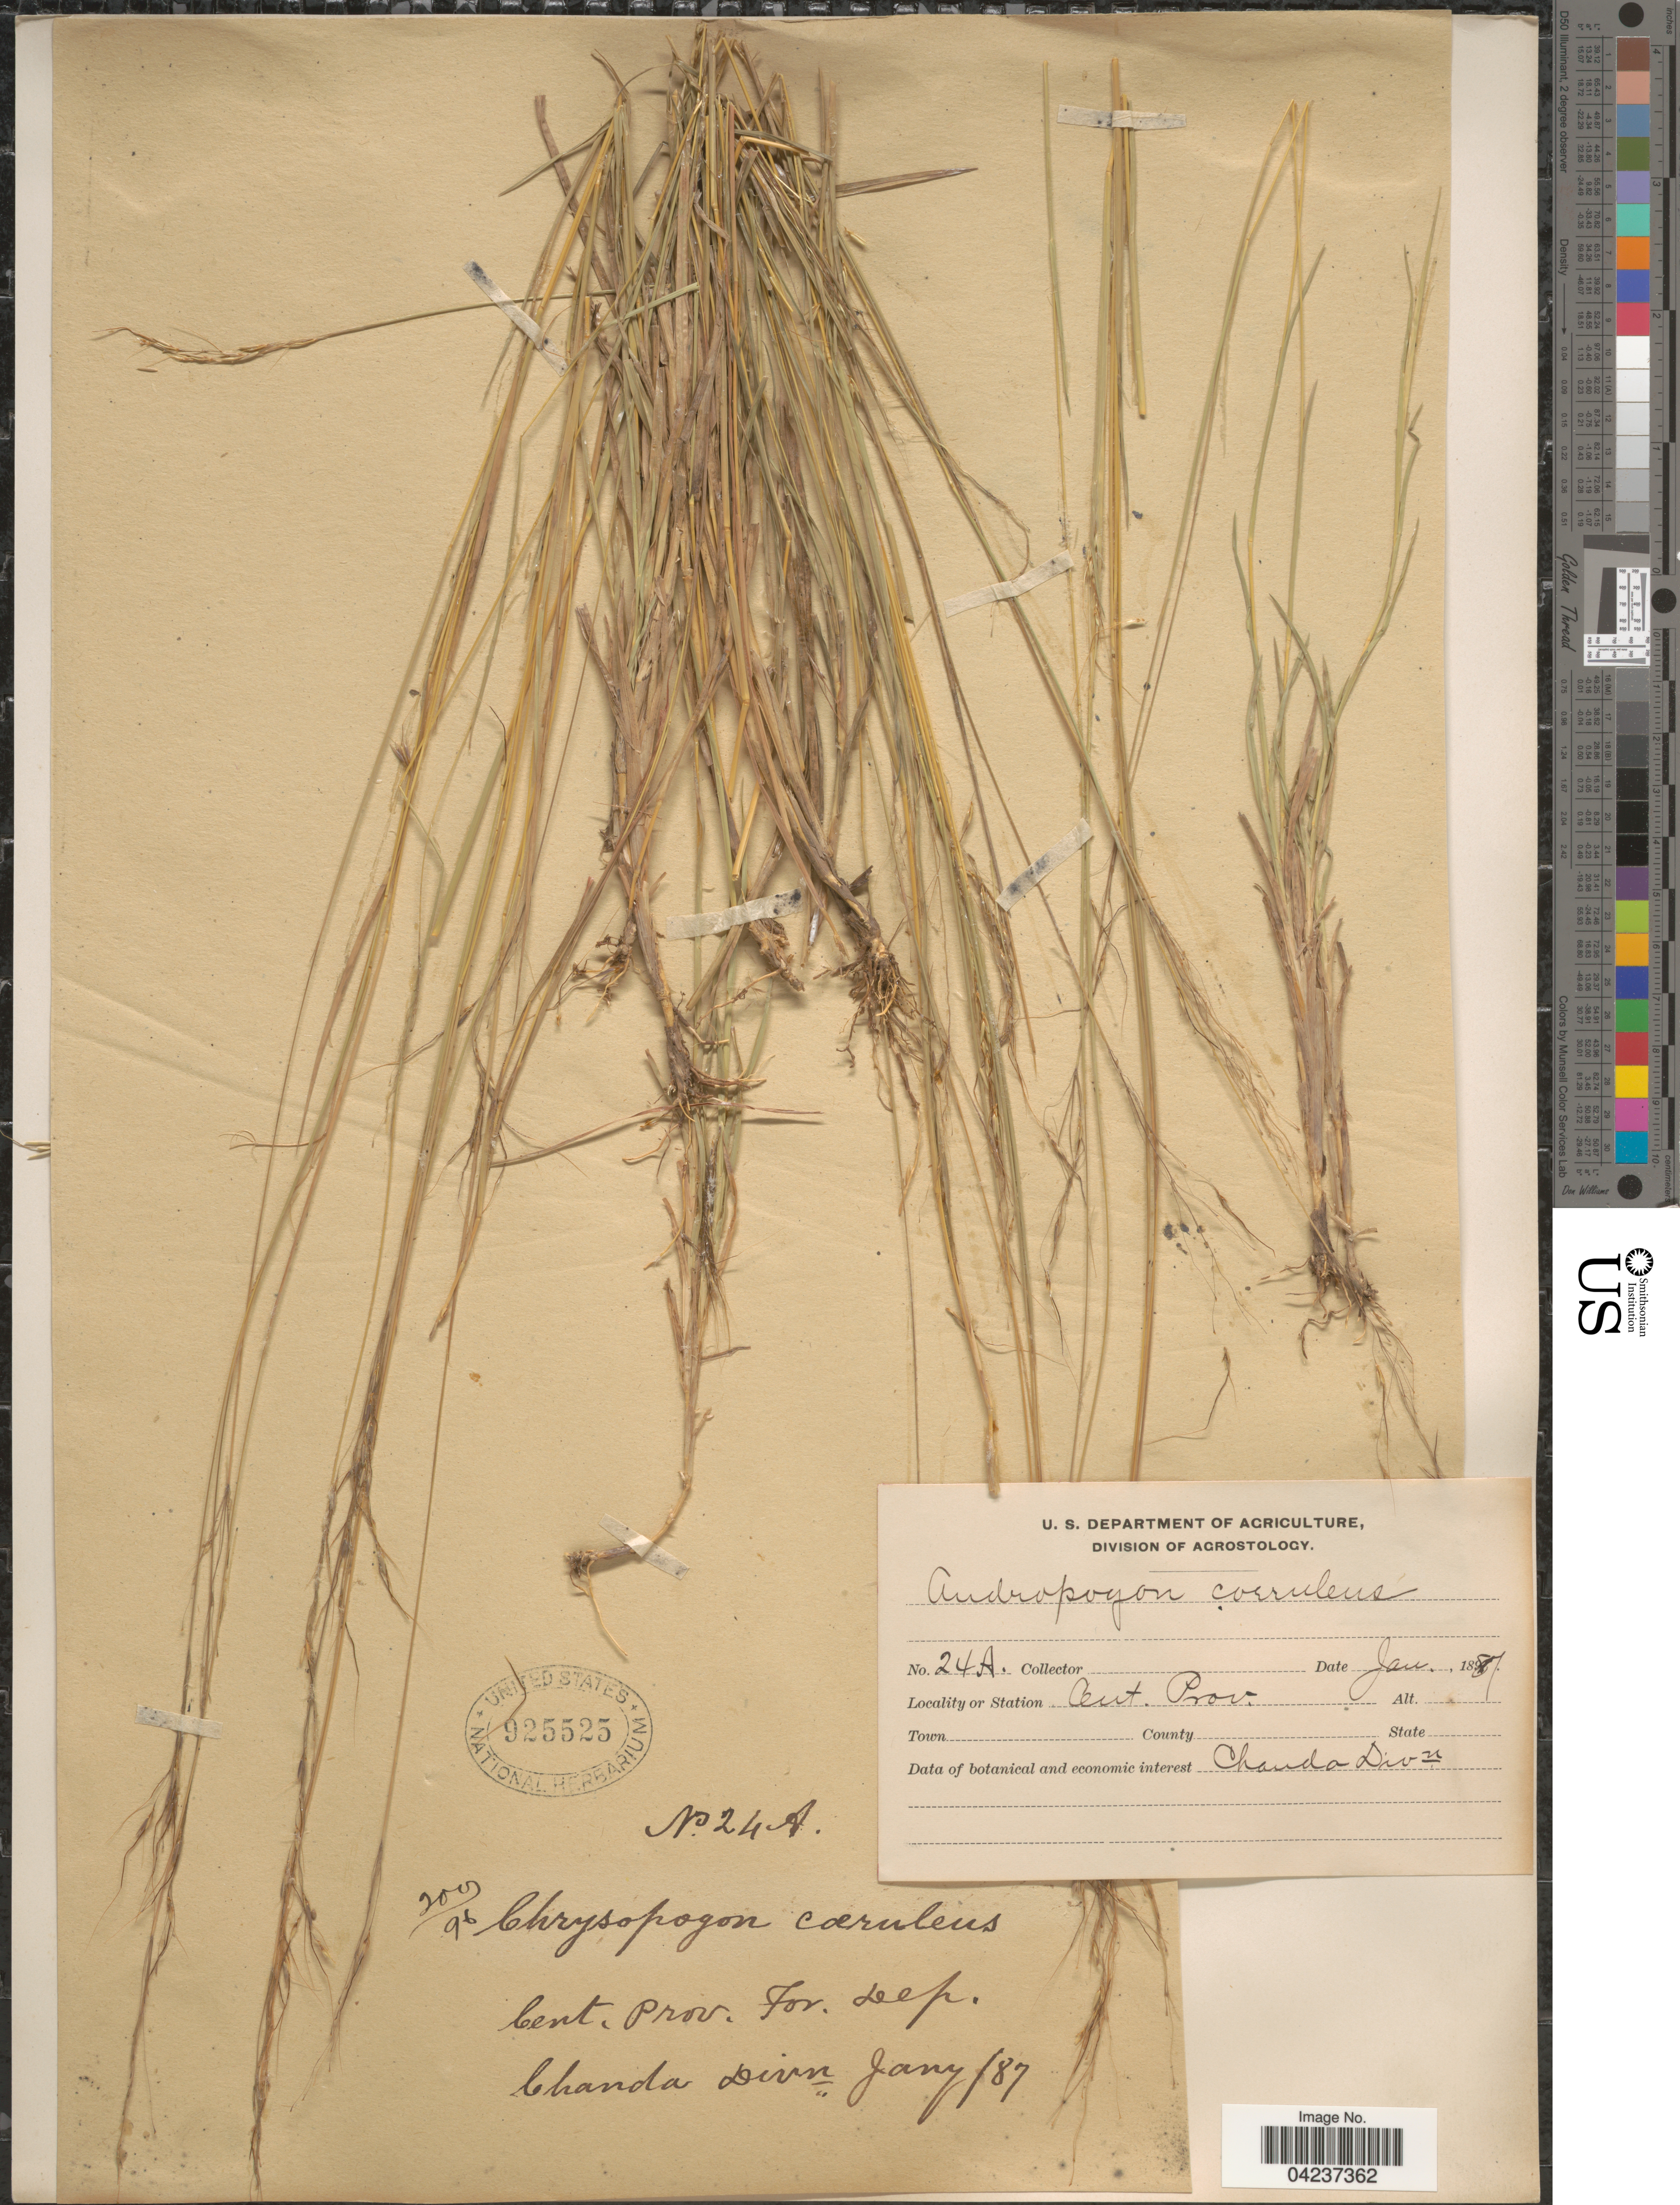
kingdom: Plantae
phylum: Tracheophyta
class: Liliopsida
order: Poales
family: Poaceae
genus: Chrysopogon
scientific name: Chrysopogon nodulibarbis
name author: (Hochst. ex Steud.) Henr.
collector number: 24A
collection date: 1887-01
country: India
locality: Cent. Prov. For. Dep. Chanda Divn.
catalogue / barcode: US 925525